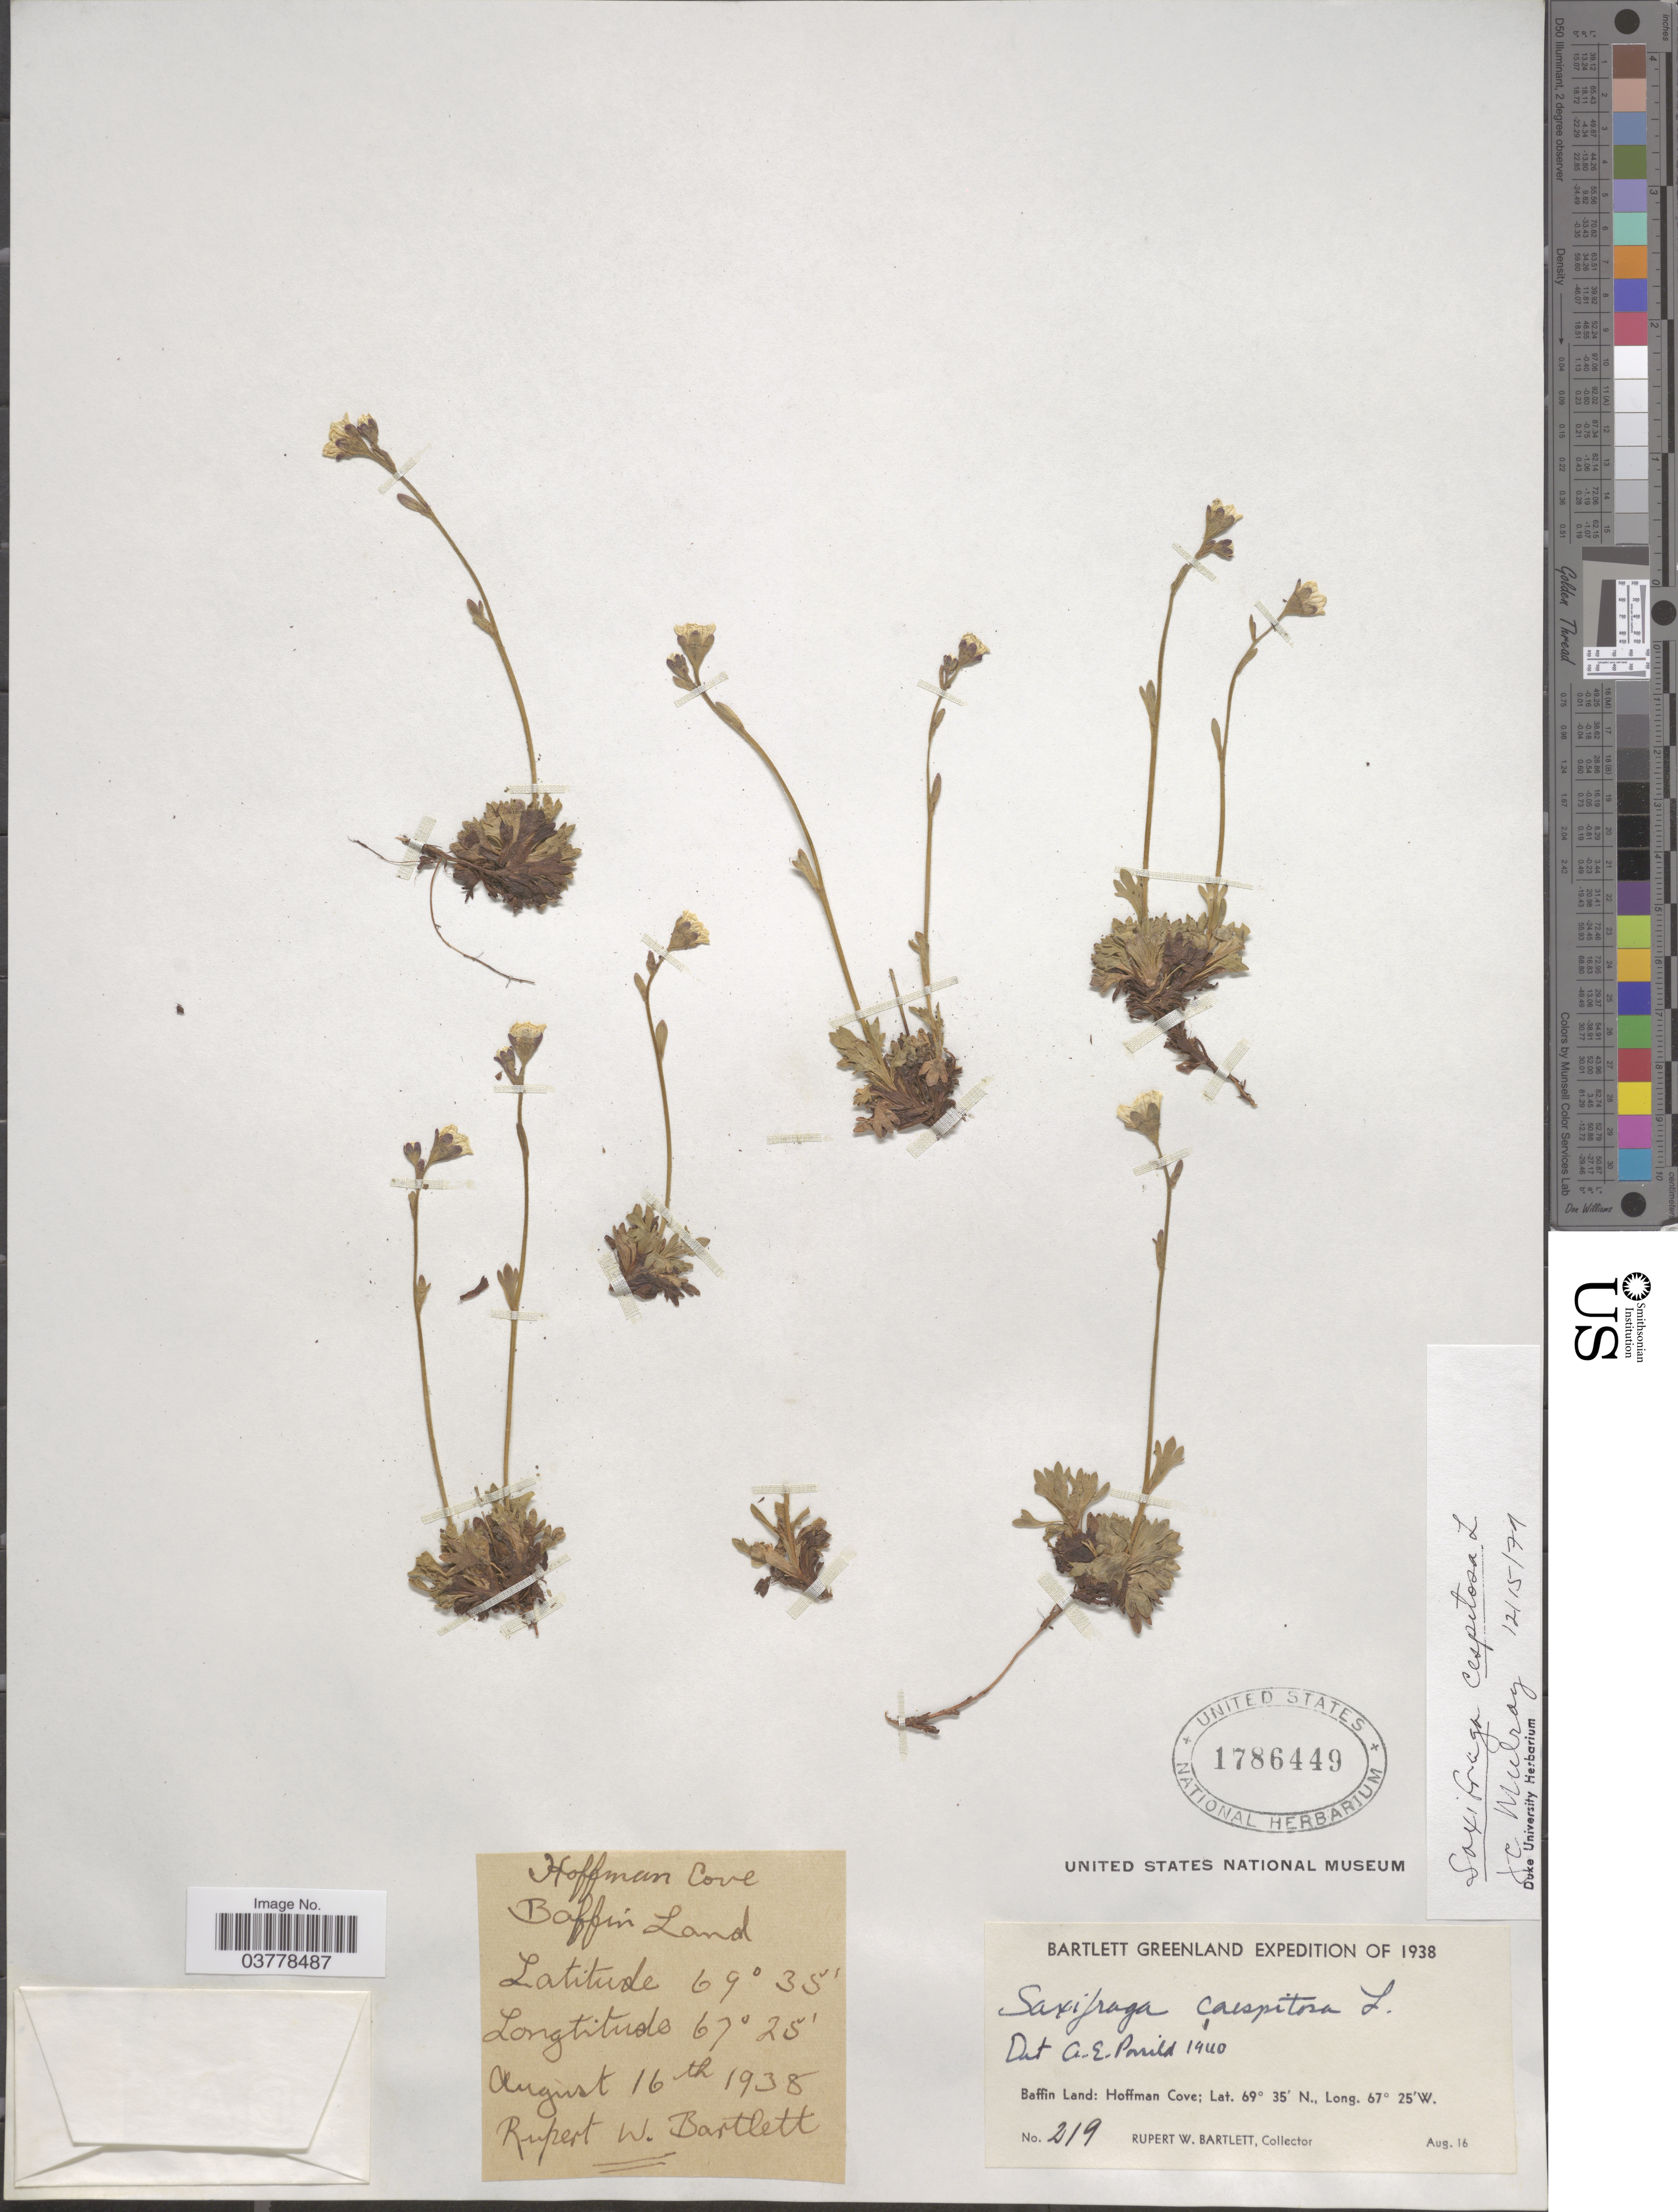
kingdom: Plantae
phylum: Tracheophyta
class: Magnoliopsida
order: Saxifragales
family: Saxifragaceae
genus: Saxifraga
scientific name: Saxifraga caespitosa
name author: L.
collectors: R. W. Bartlett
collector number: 219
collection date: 1938-08-16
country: Canada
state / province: Nunavut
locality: Baffin Land: Hoffman Cove.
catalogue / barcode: US 1786449